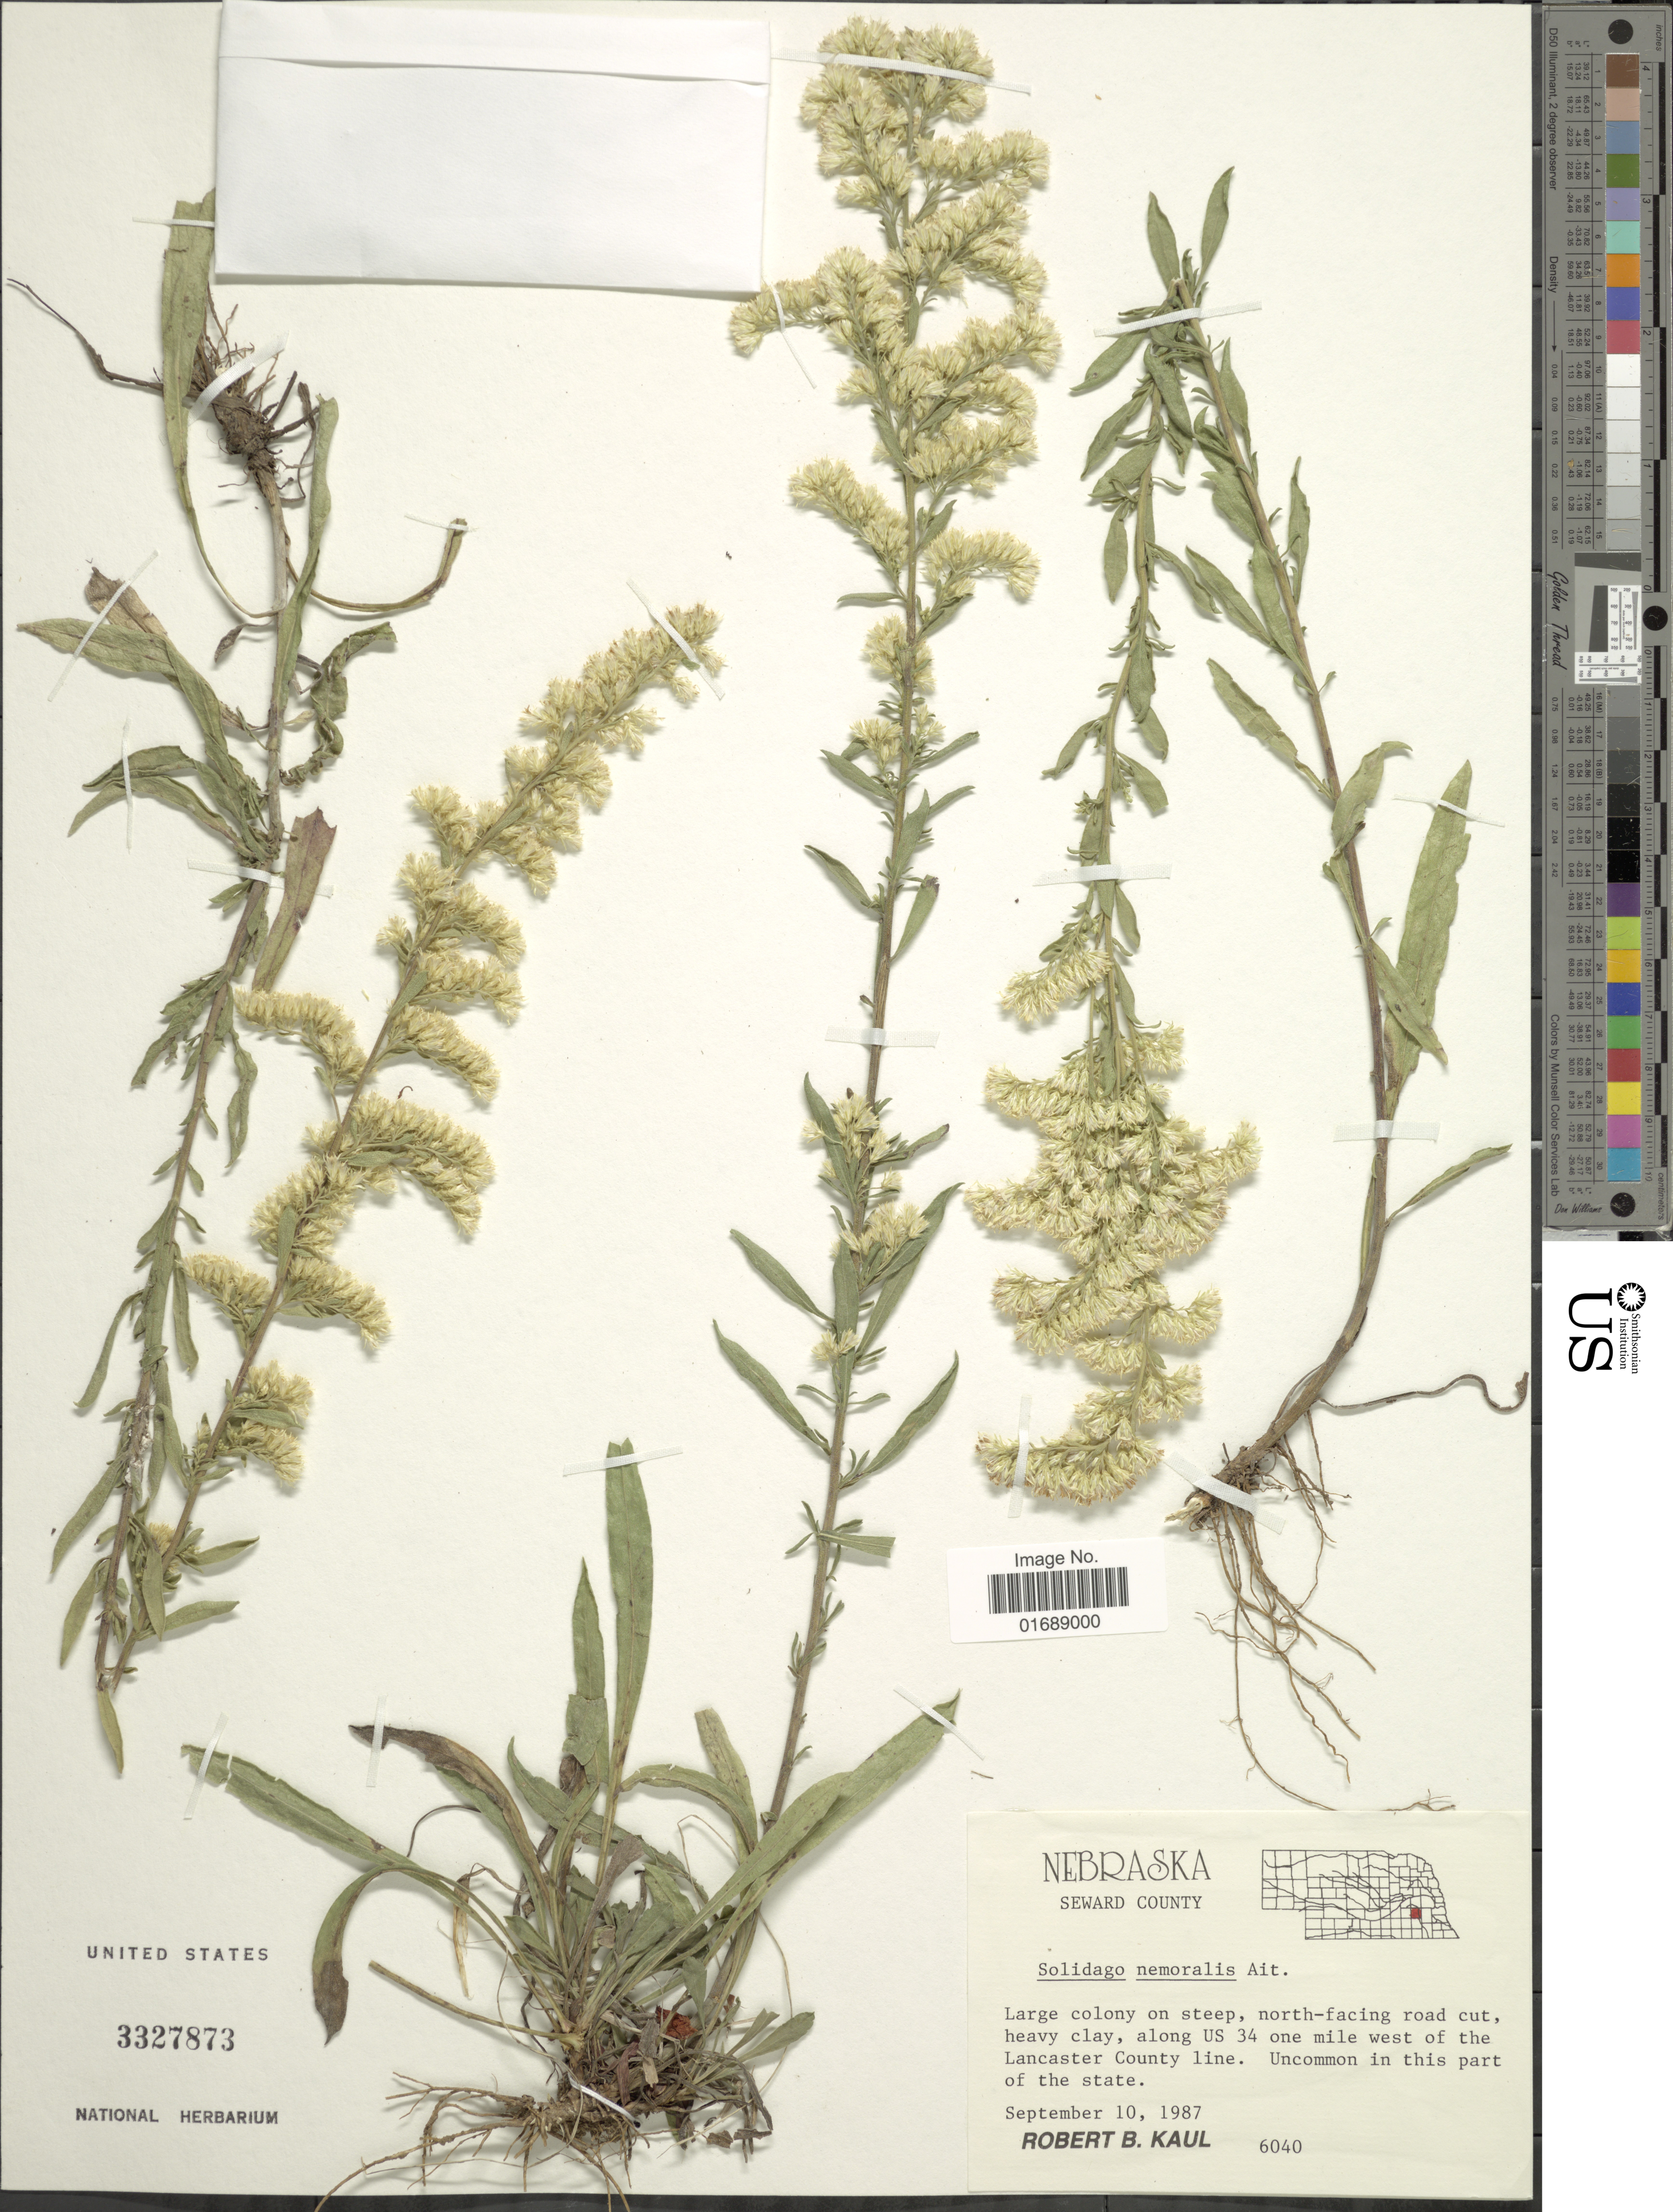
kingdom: Plantae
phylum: Tracheophyta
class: Magnoliopsida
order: Asterales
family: Asteraceae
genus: Solidago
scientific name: Solidago nemoralis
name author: Aiton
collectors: R. Kaul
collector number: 6040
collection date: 1987-09-10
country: United States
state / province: Nebraska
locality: Seward County, along US 34 one mile west of the Lancaster County line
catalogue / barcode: US 3327873